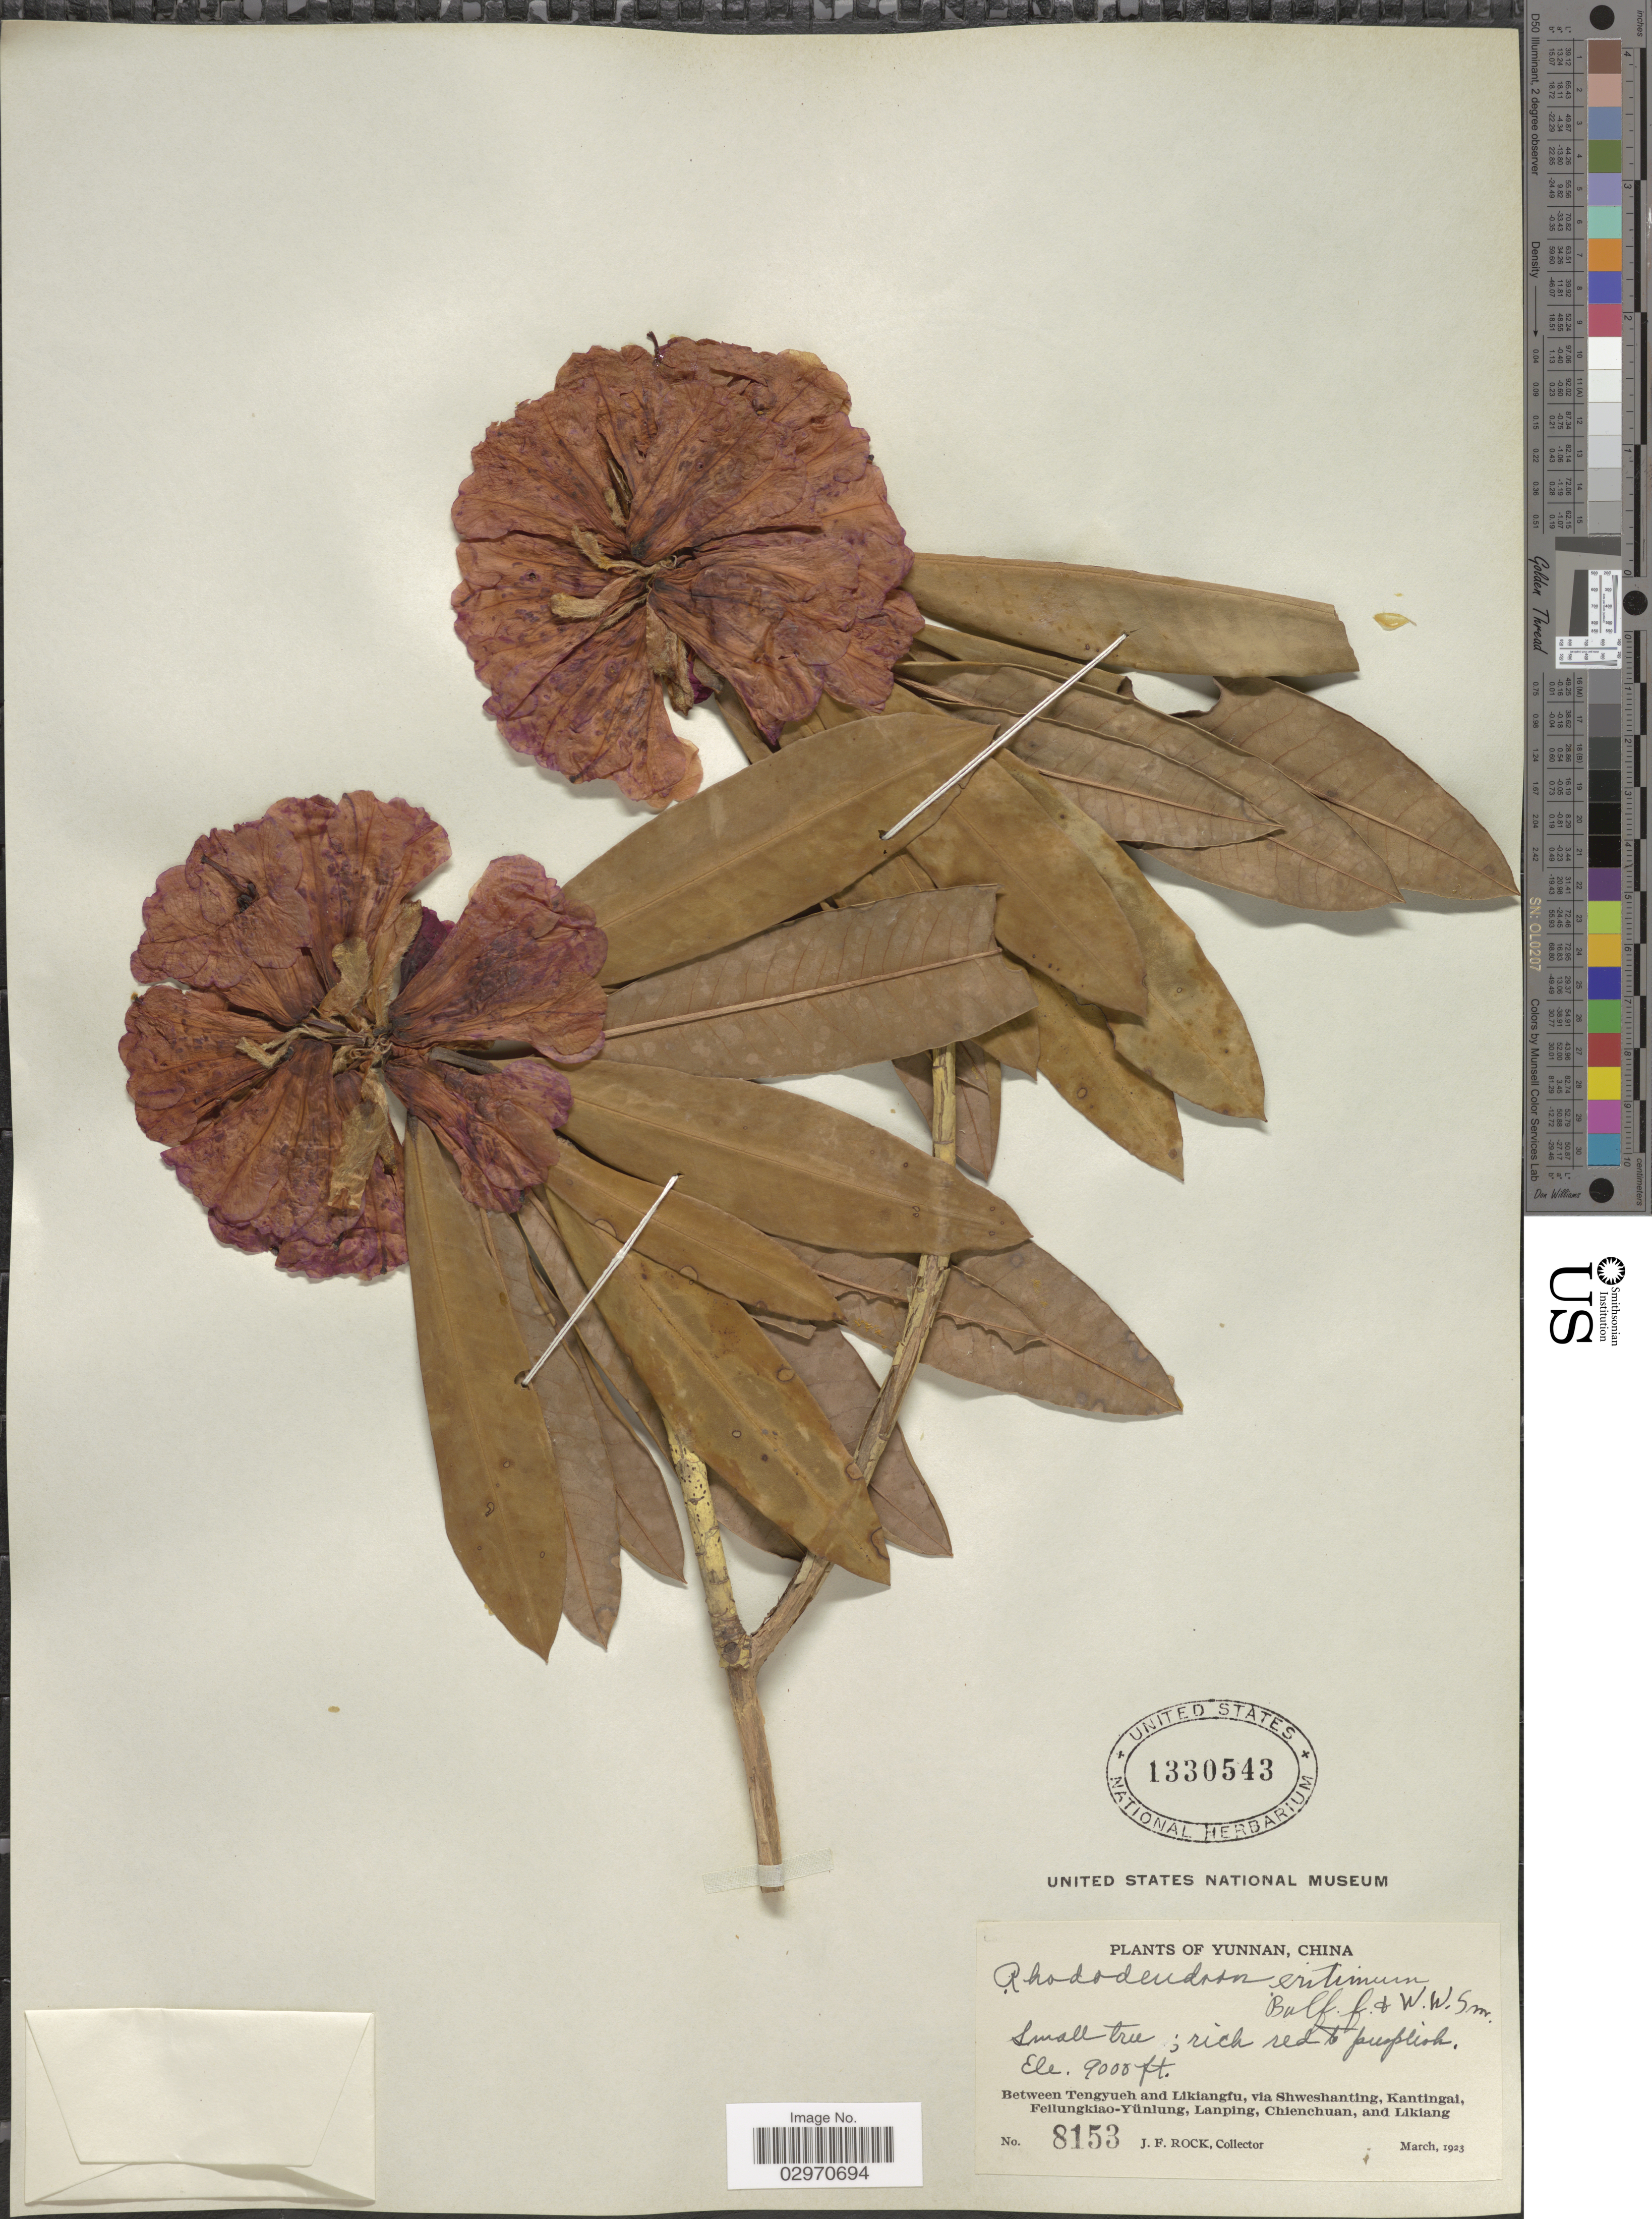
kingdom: Plantae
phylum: Tracheophyta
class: Magnoliopsida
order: Ericales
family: Ericaceae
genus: Rhododendron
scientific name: Rhododendron eritimum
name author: Balf. f. & W.W. Sm.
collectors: J. Rock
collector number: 8153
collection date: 1923-03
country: China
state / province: Yunnan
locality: Between Tengyueh and Likiangfu, via Shweshanting, Kantingai, Feilungkiao-Yünlung, Lanping, Chienchuan, and Likiang.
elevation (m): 2743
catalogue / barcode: US 1330543